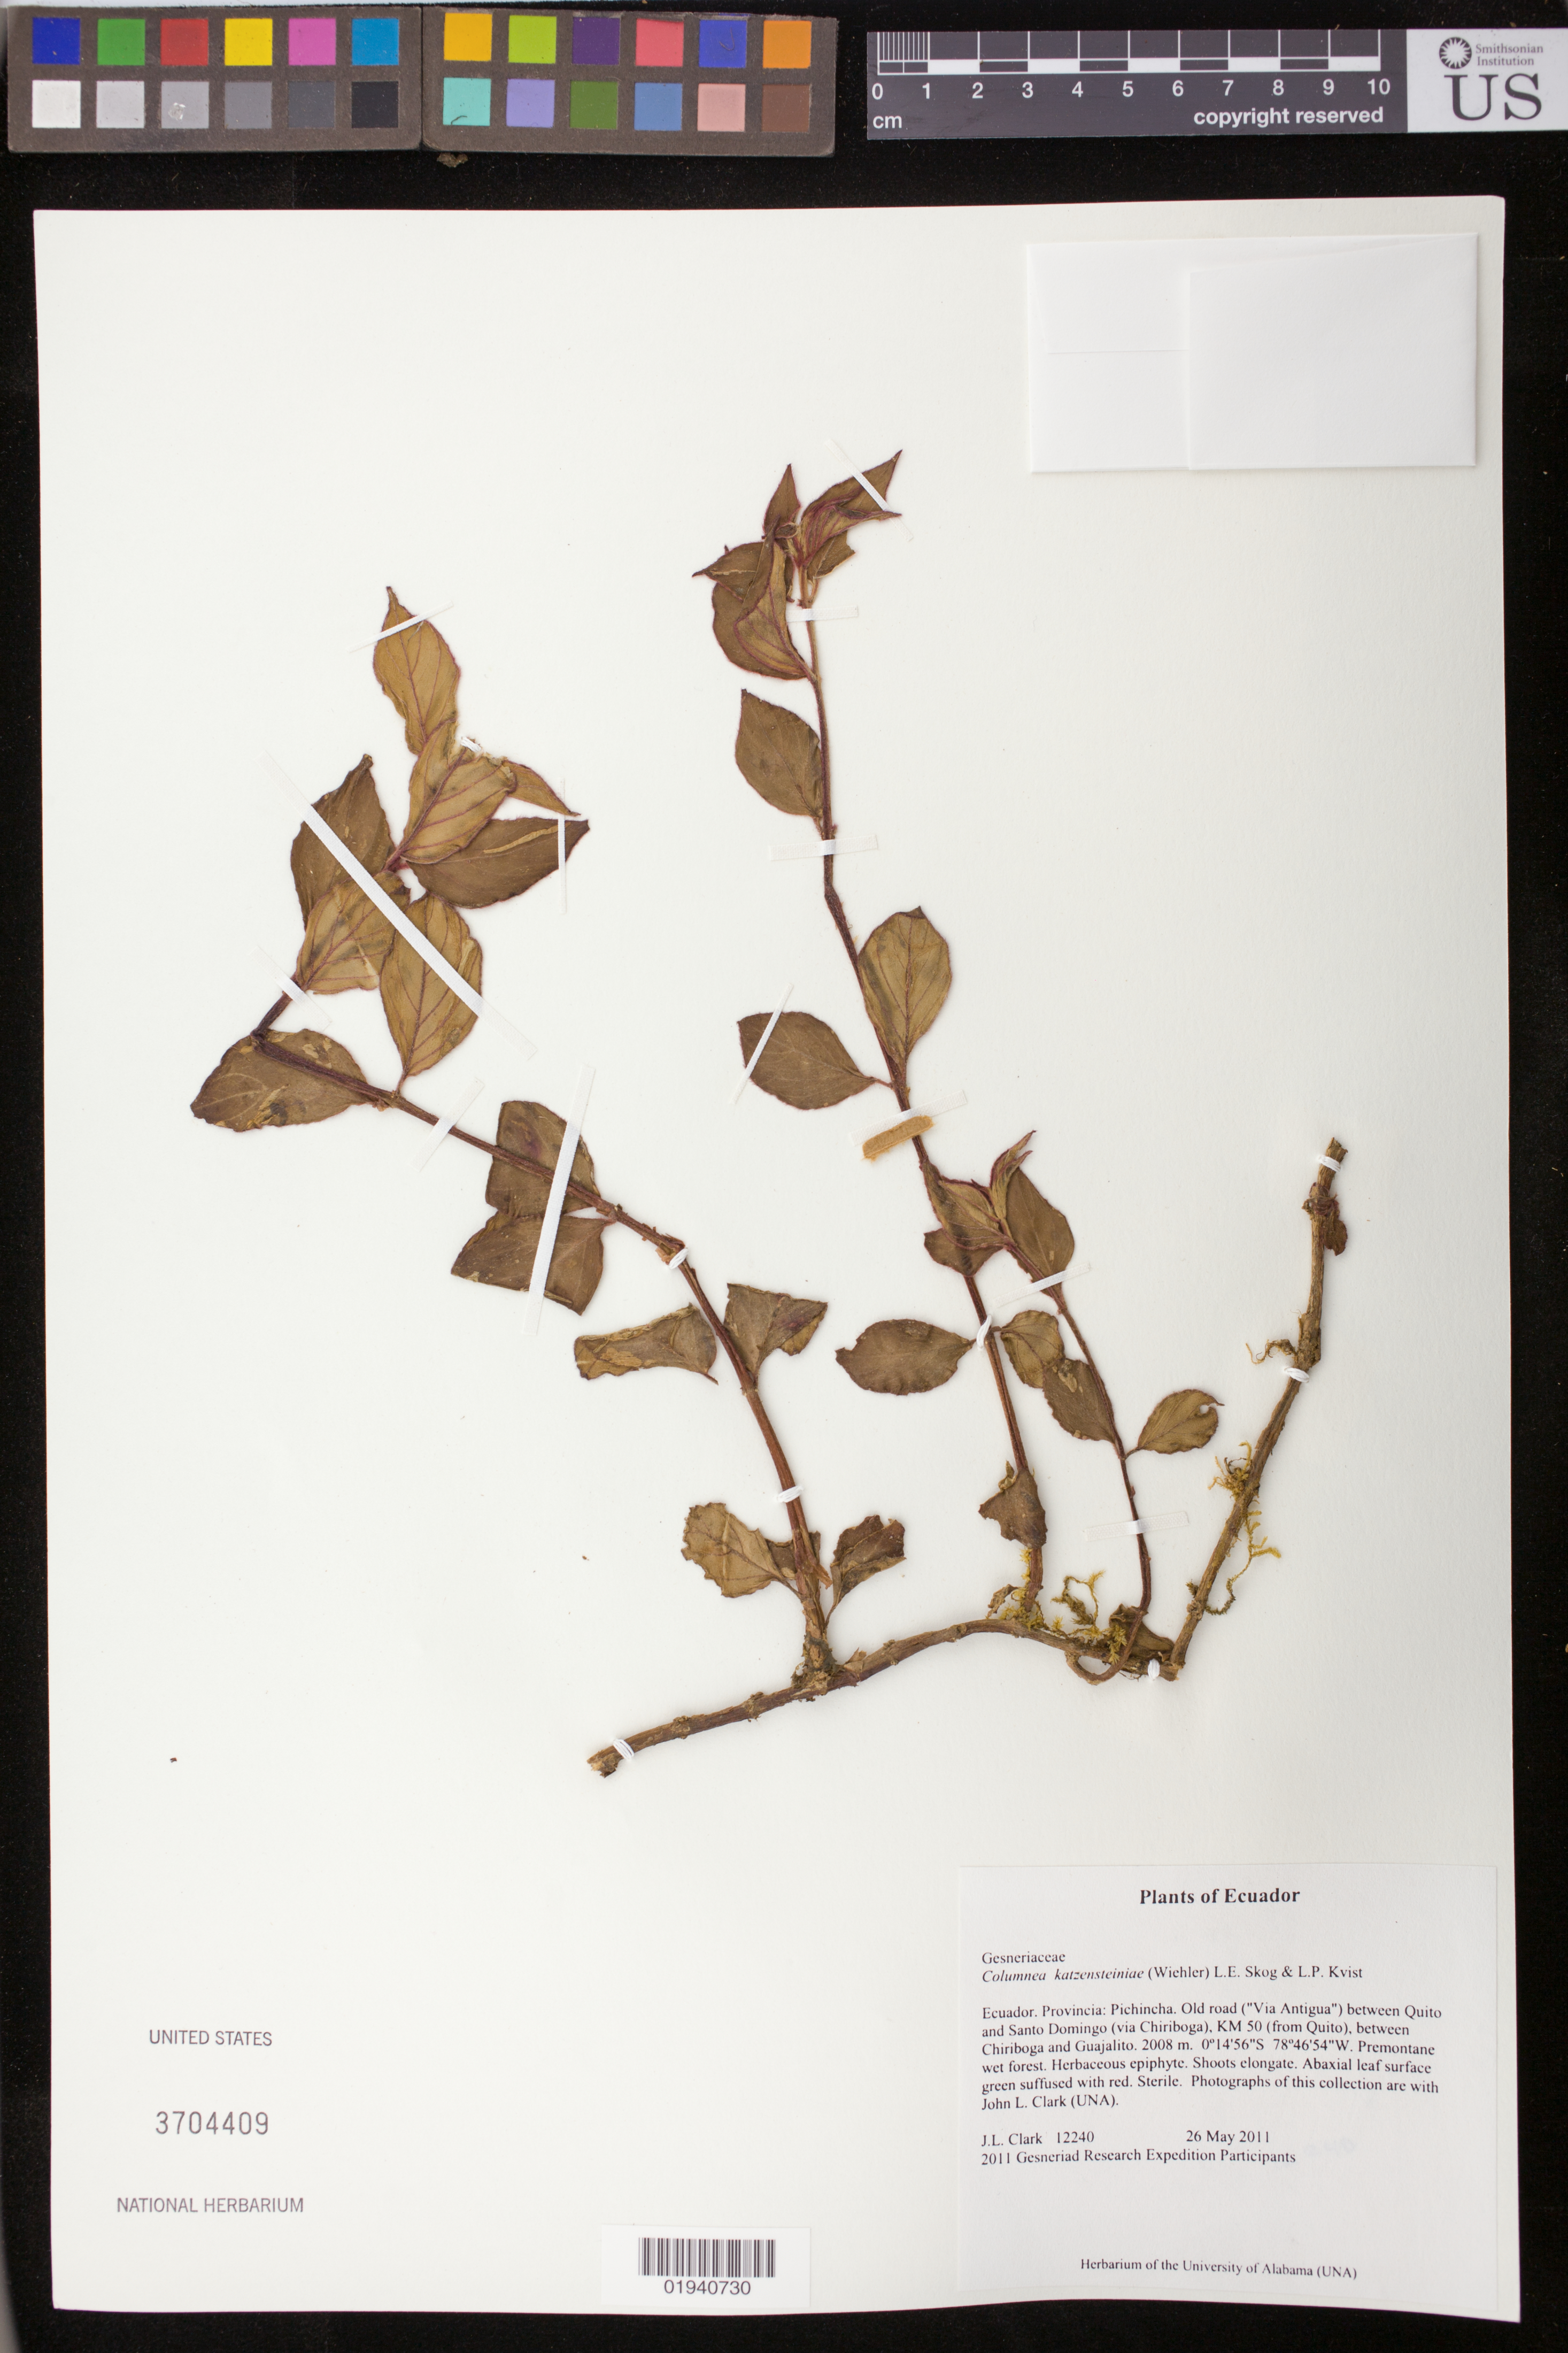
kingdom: Plantae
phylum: Tracheophyta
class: Magnoliopsida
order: Lamiales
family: Gesneriaceae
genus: Columnea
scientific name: Columnea katzensteiniae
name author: (Wiehler) L.E. Skog & L.P. Kvist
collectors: J. L. Clark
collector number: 12240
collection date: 2011-05-26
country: Ecuador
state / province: Pichincha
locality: Ecuador. Provincia: Pichincha. Old road ("Via Antigua") between Quito and Santo Domingo (via Chiriboga), KM 50 (from Quito), between Chiriboda and Guajalito.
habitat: Premontane wet forest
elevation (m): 2008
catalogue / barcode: US 3704409